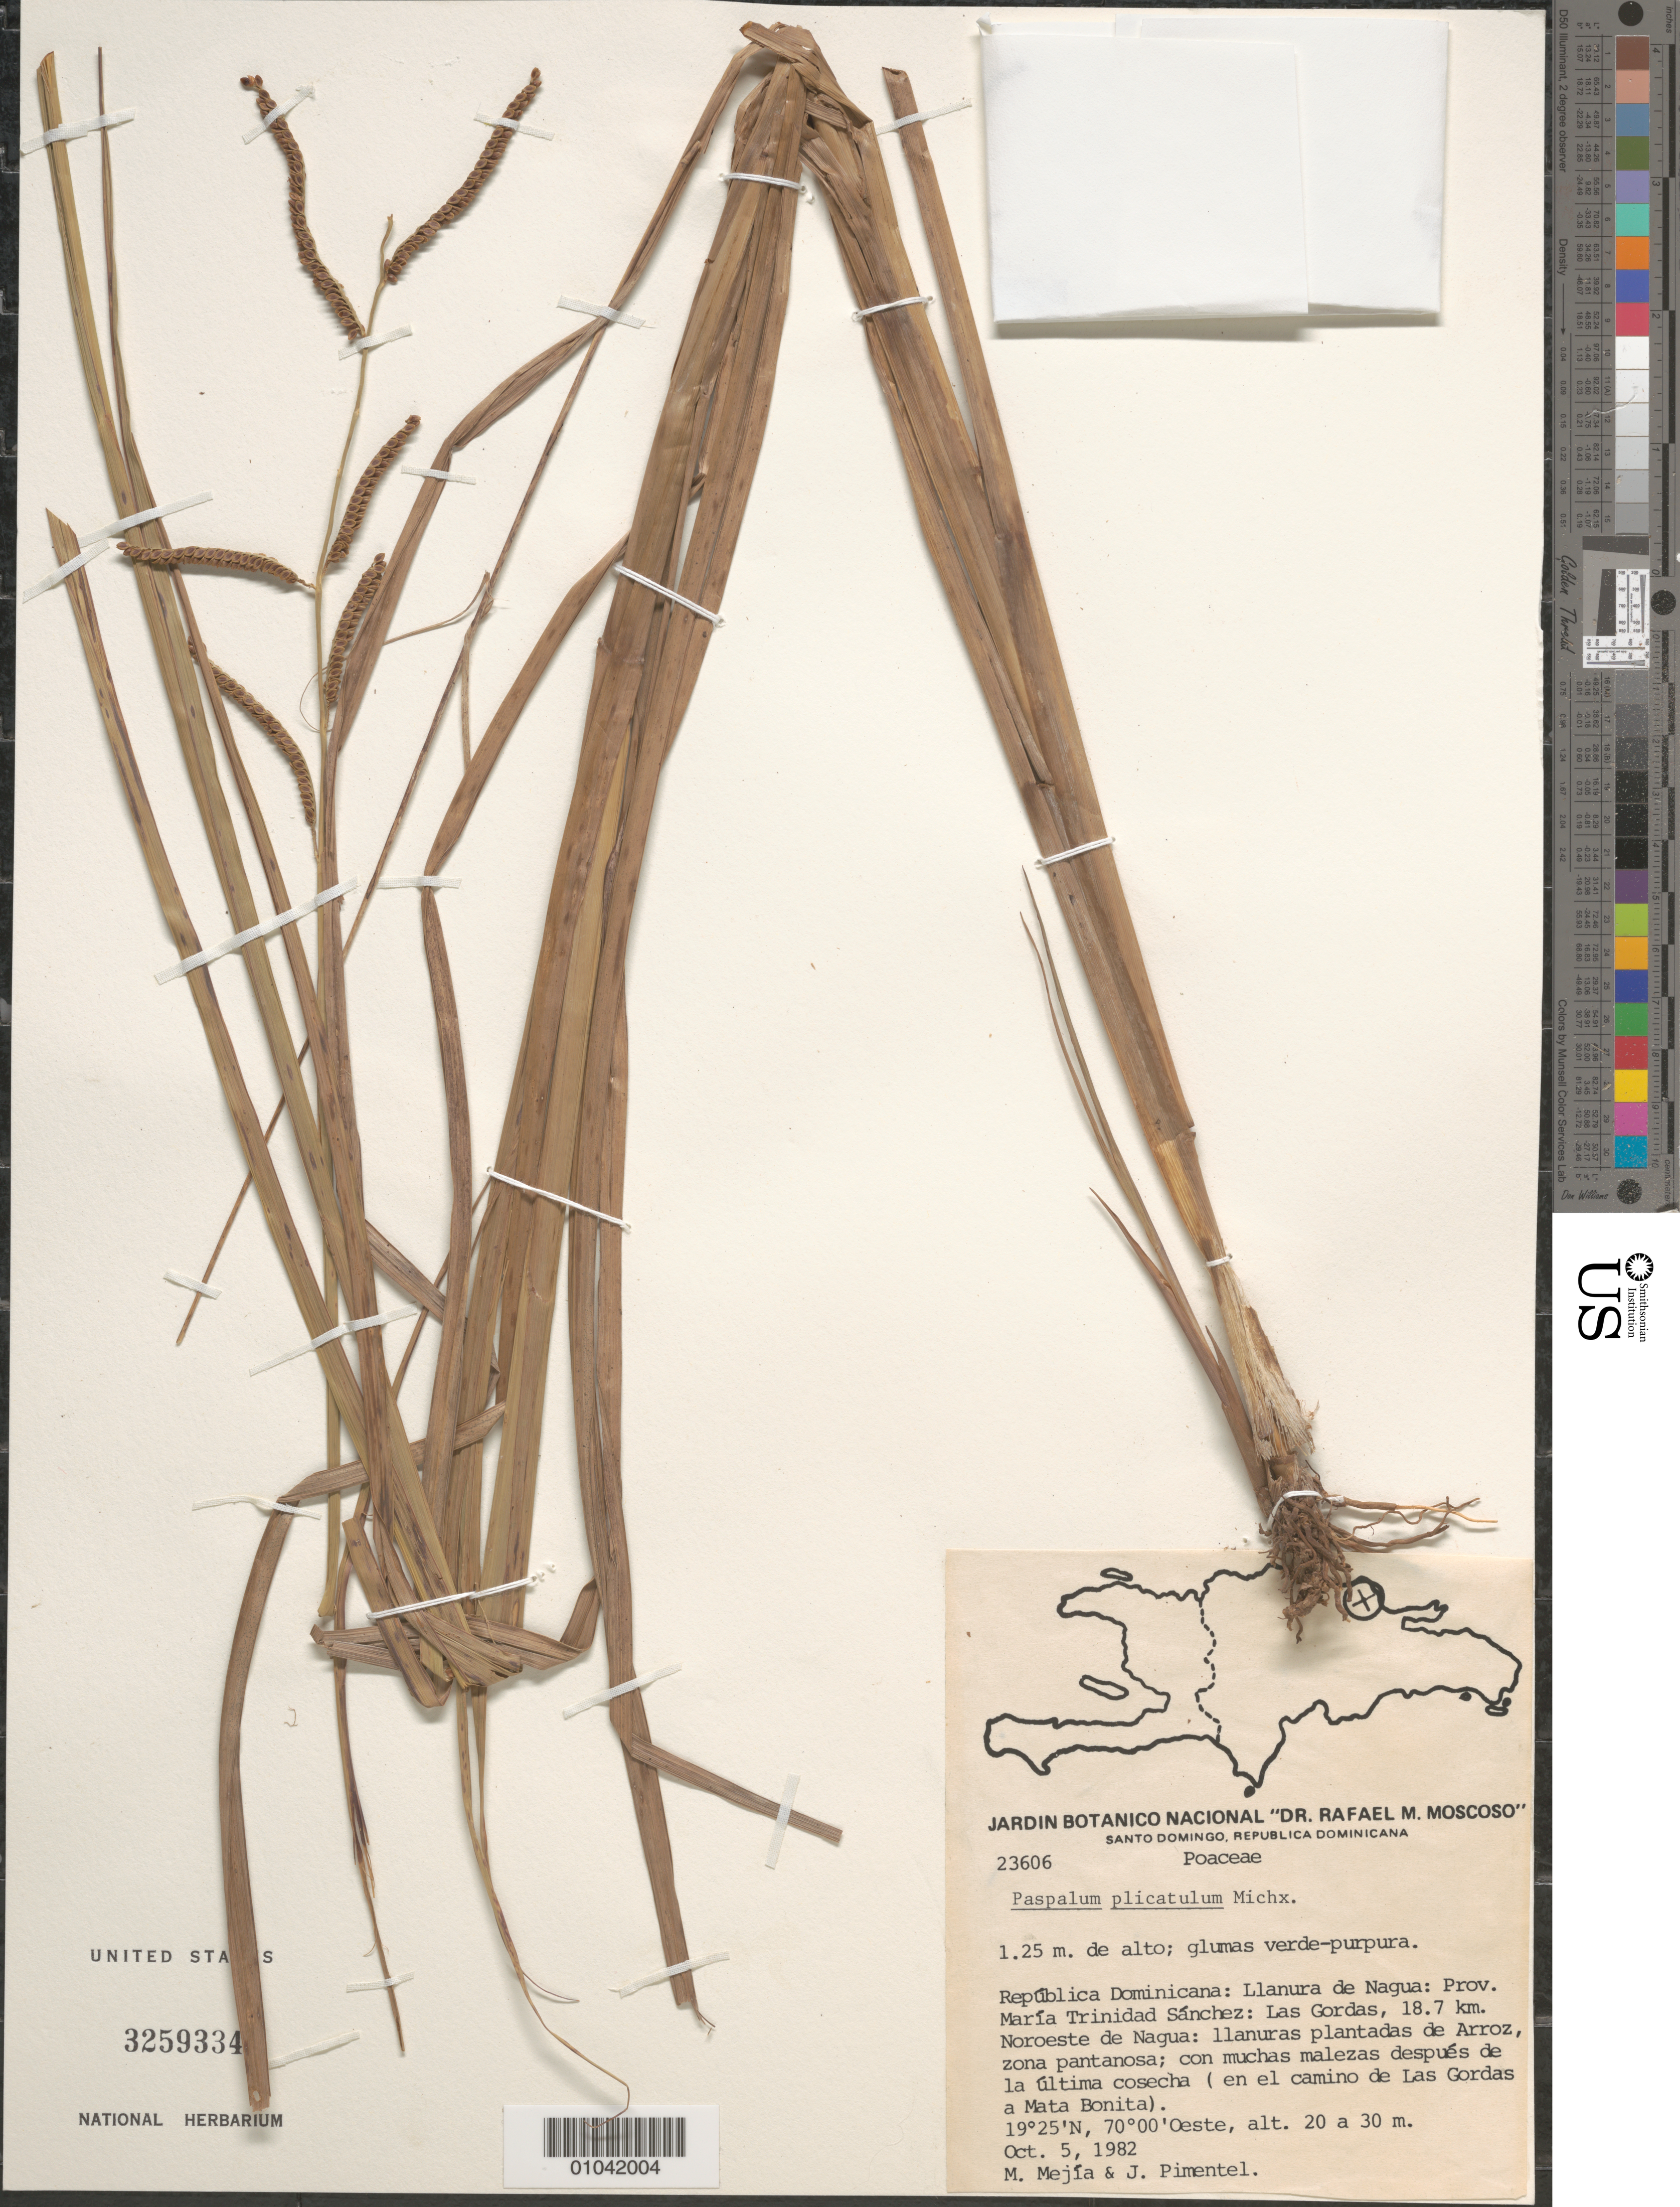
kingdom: Plantae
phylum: Tracheophyta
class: Liliopsida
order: Poales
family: Poaceae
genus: Paspalum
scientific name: Paspalum plicatulum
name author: Michx.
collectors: M. Mejia & J. Pimentel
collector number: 23606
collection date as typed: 05 Oct 1982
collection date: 1982-10-05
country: Dominican Republic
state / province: María Trinidad Sanchez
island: Hispaniola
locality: Llanura de Nagua, Las Gordas, 18.7 km noroeste de Nagua, en el camino de Las Gordas a Mata Bointa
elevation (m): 20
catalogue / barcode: US 3259334